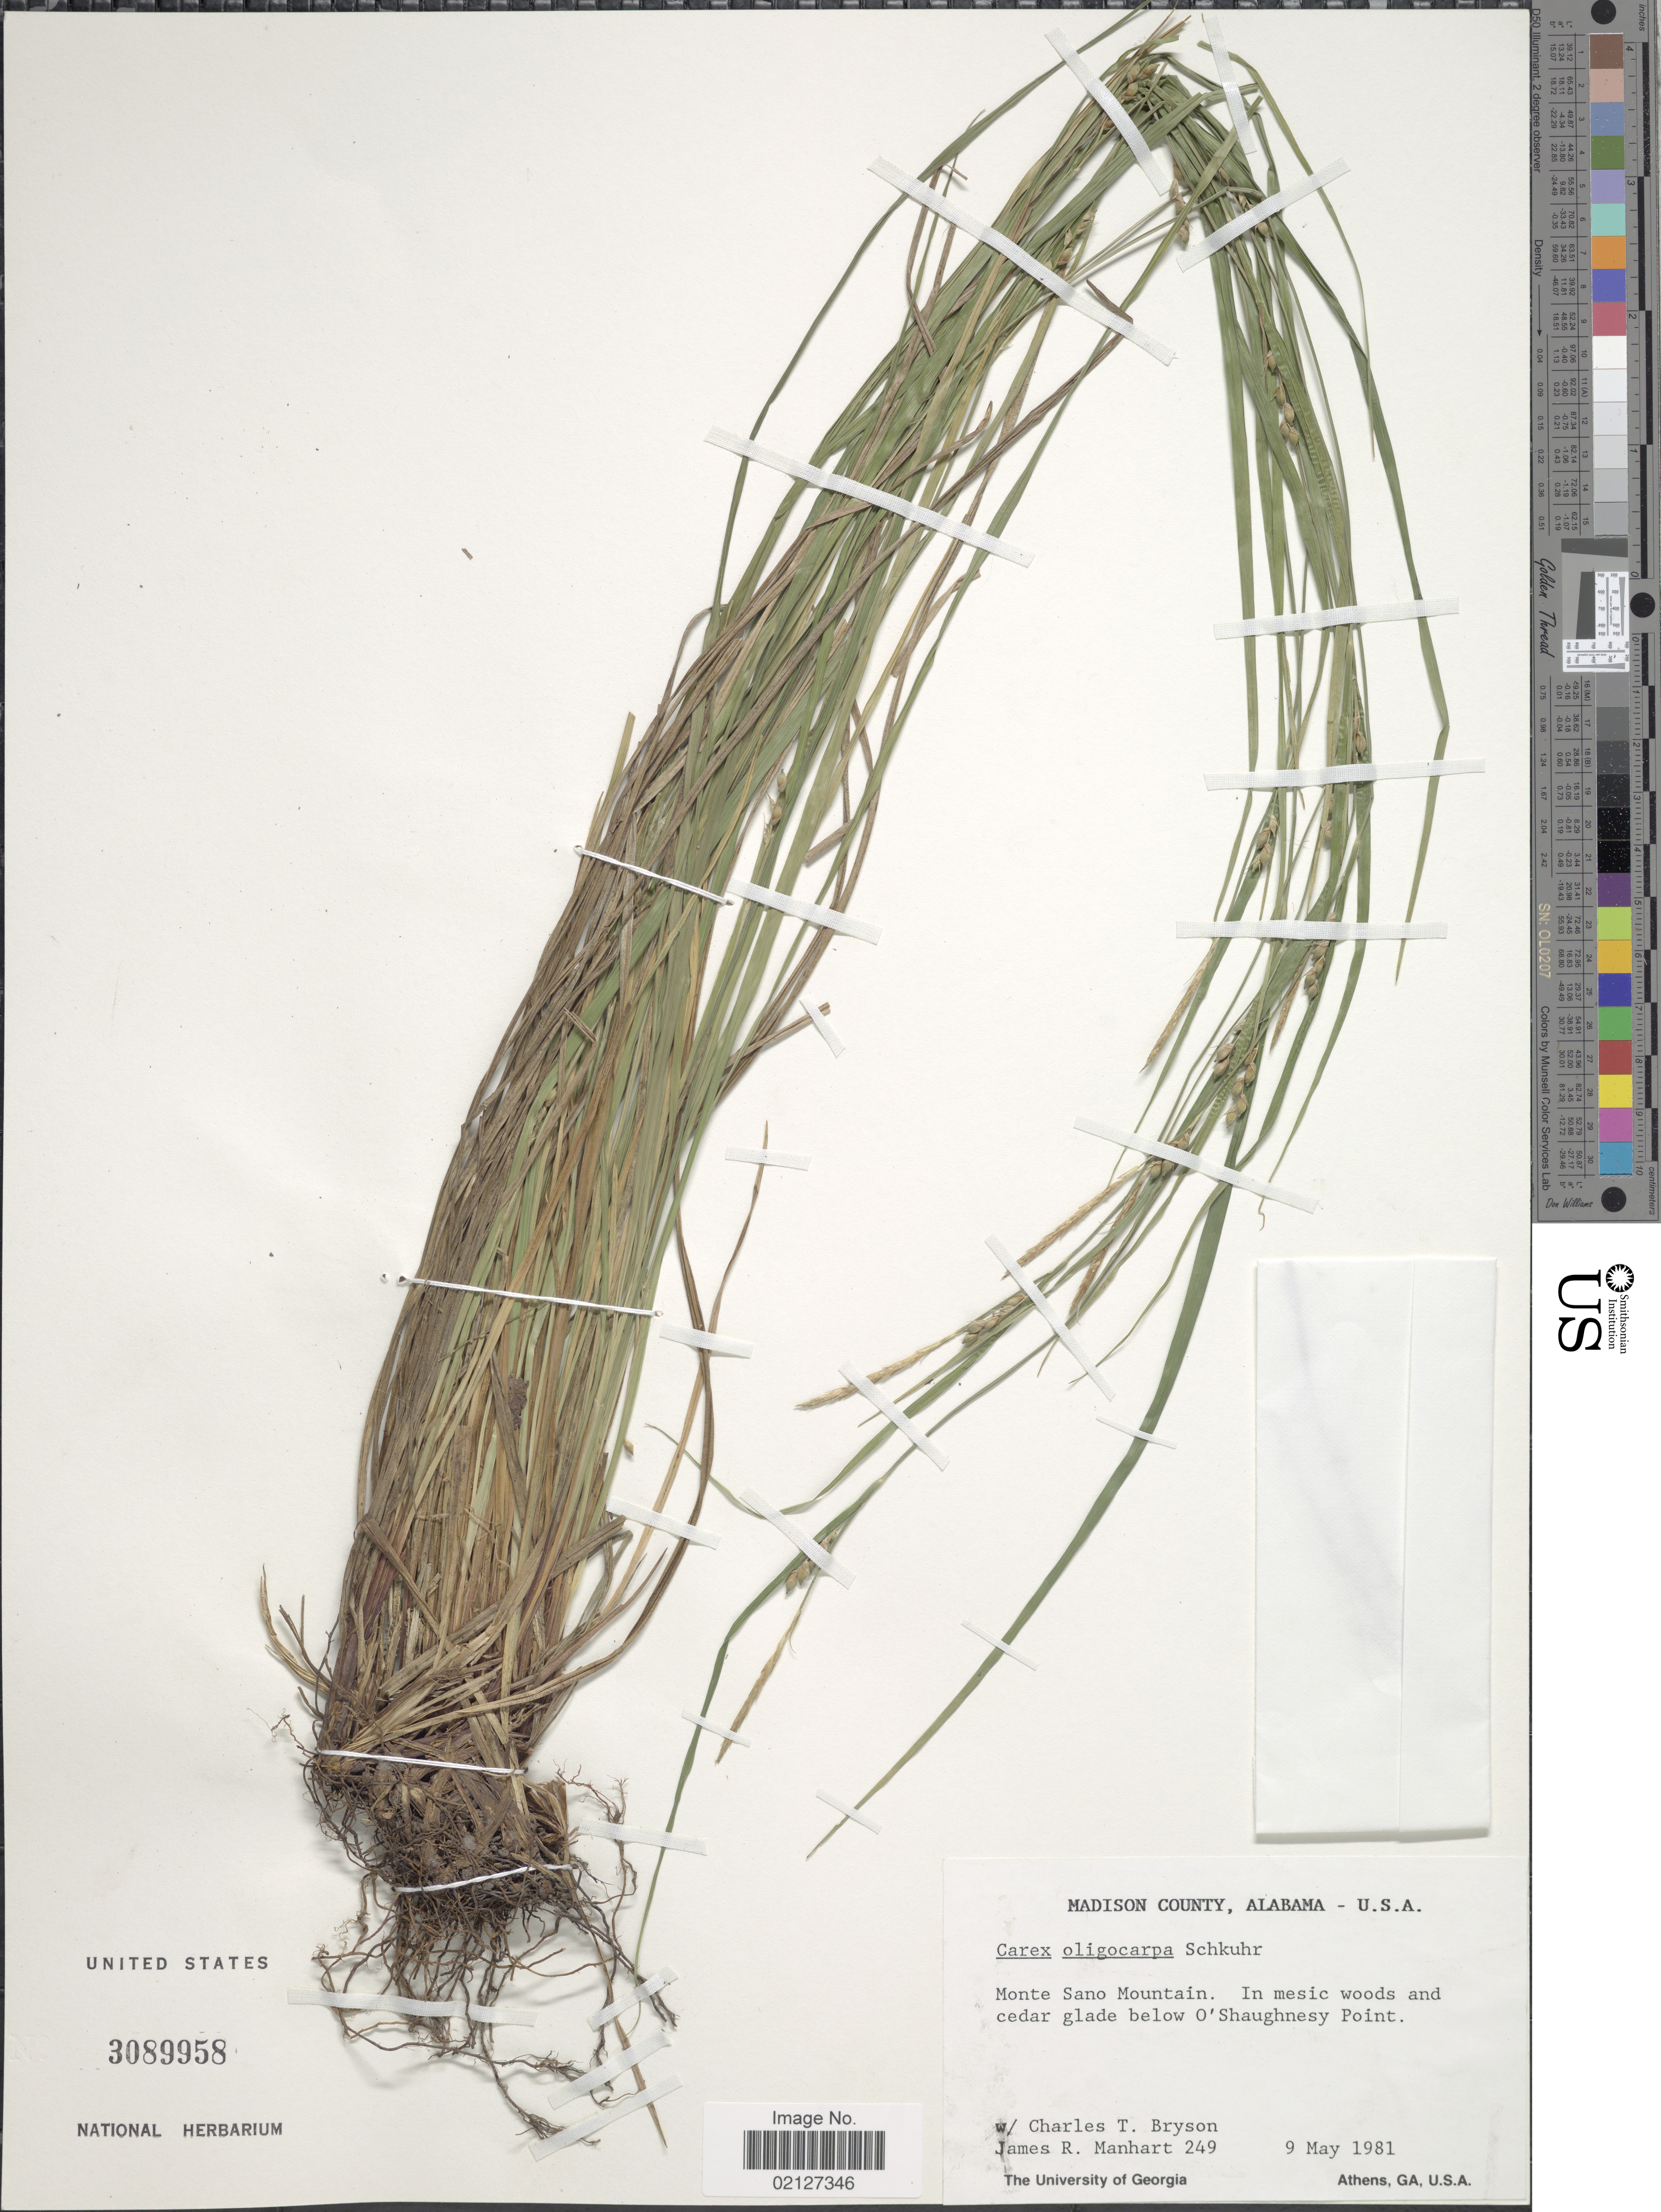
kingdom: Plantae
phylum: Tracheophyta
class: Liliopsida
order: Poales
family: Cyperaceae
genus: Carex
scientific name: Carex oligocarpa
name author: Willd.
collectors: J. Manhart & C. Bryson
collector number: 249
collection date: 1981-05-09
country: United States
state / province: Alabama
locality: Madison County, Monte Sano Mountain, in mesic woods and cedar glade below O'Shaughnesy Point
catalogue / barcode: US 3089958